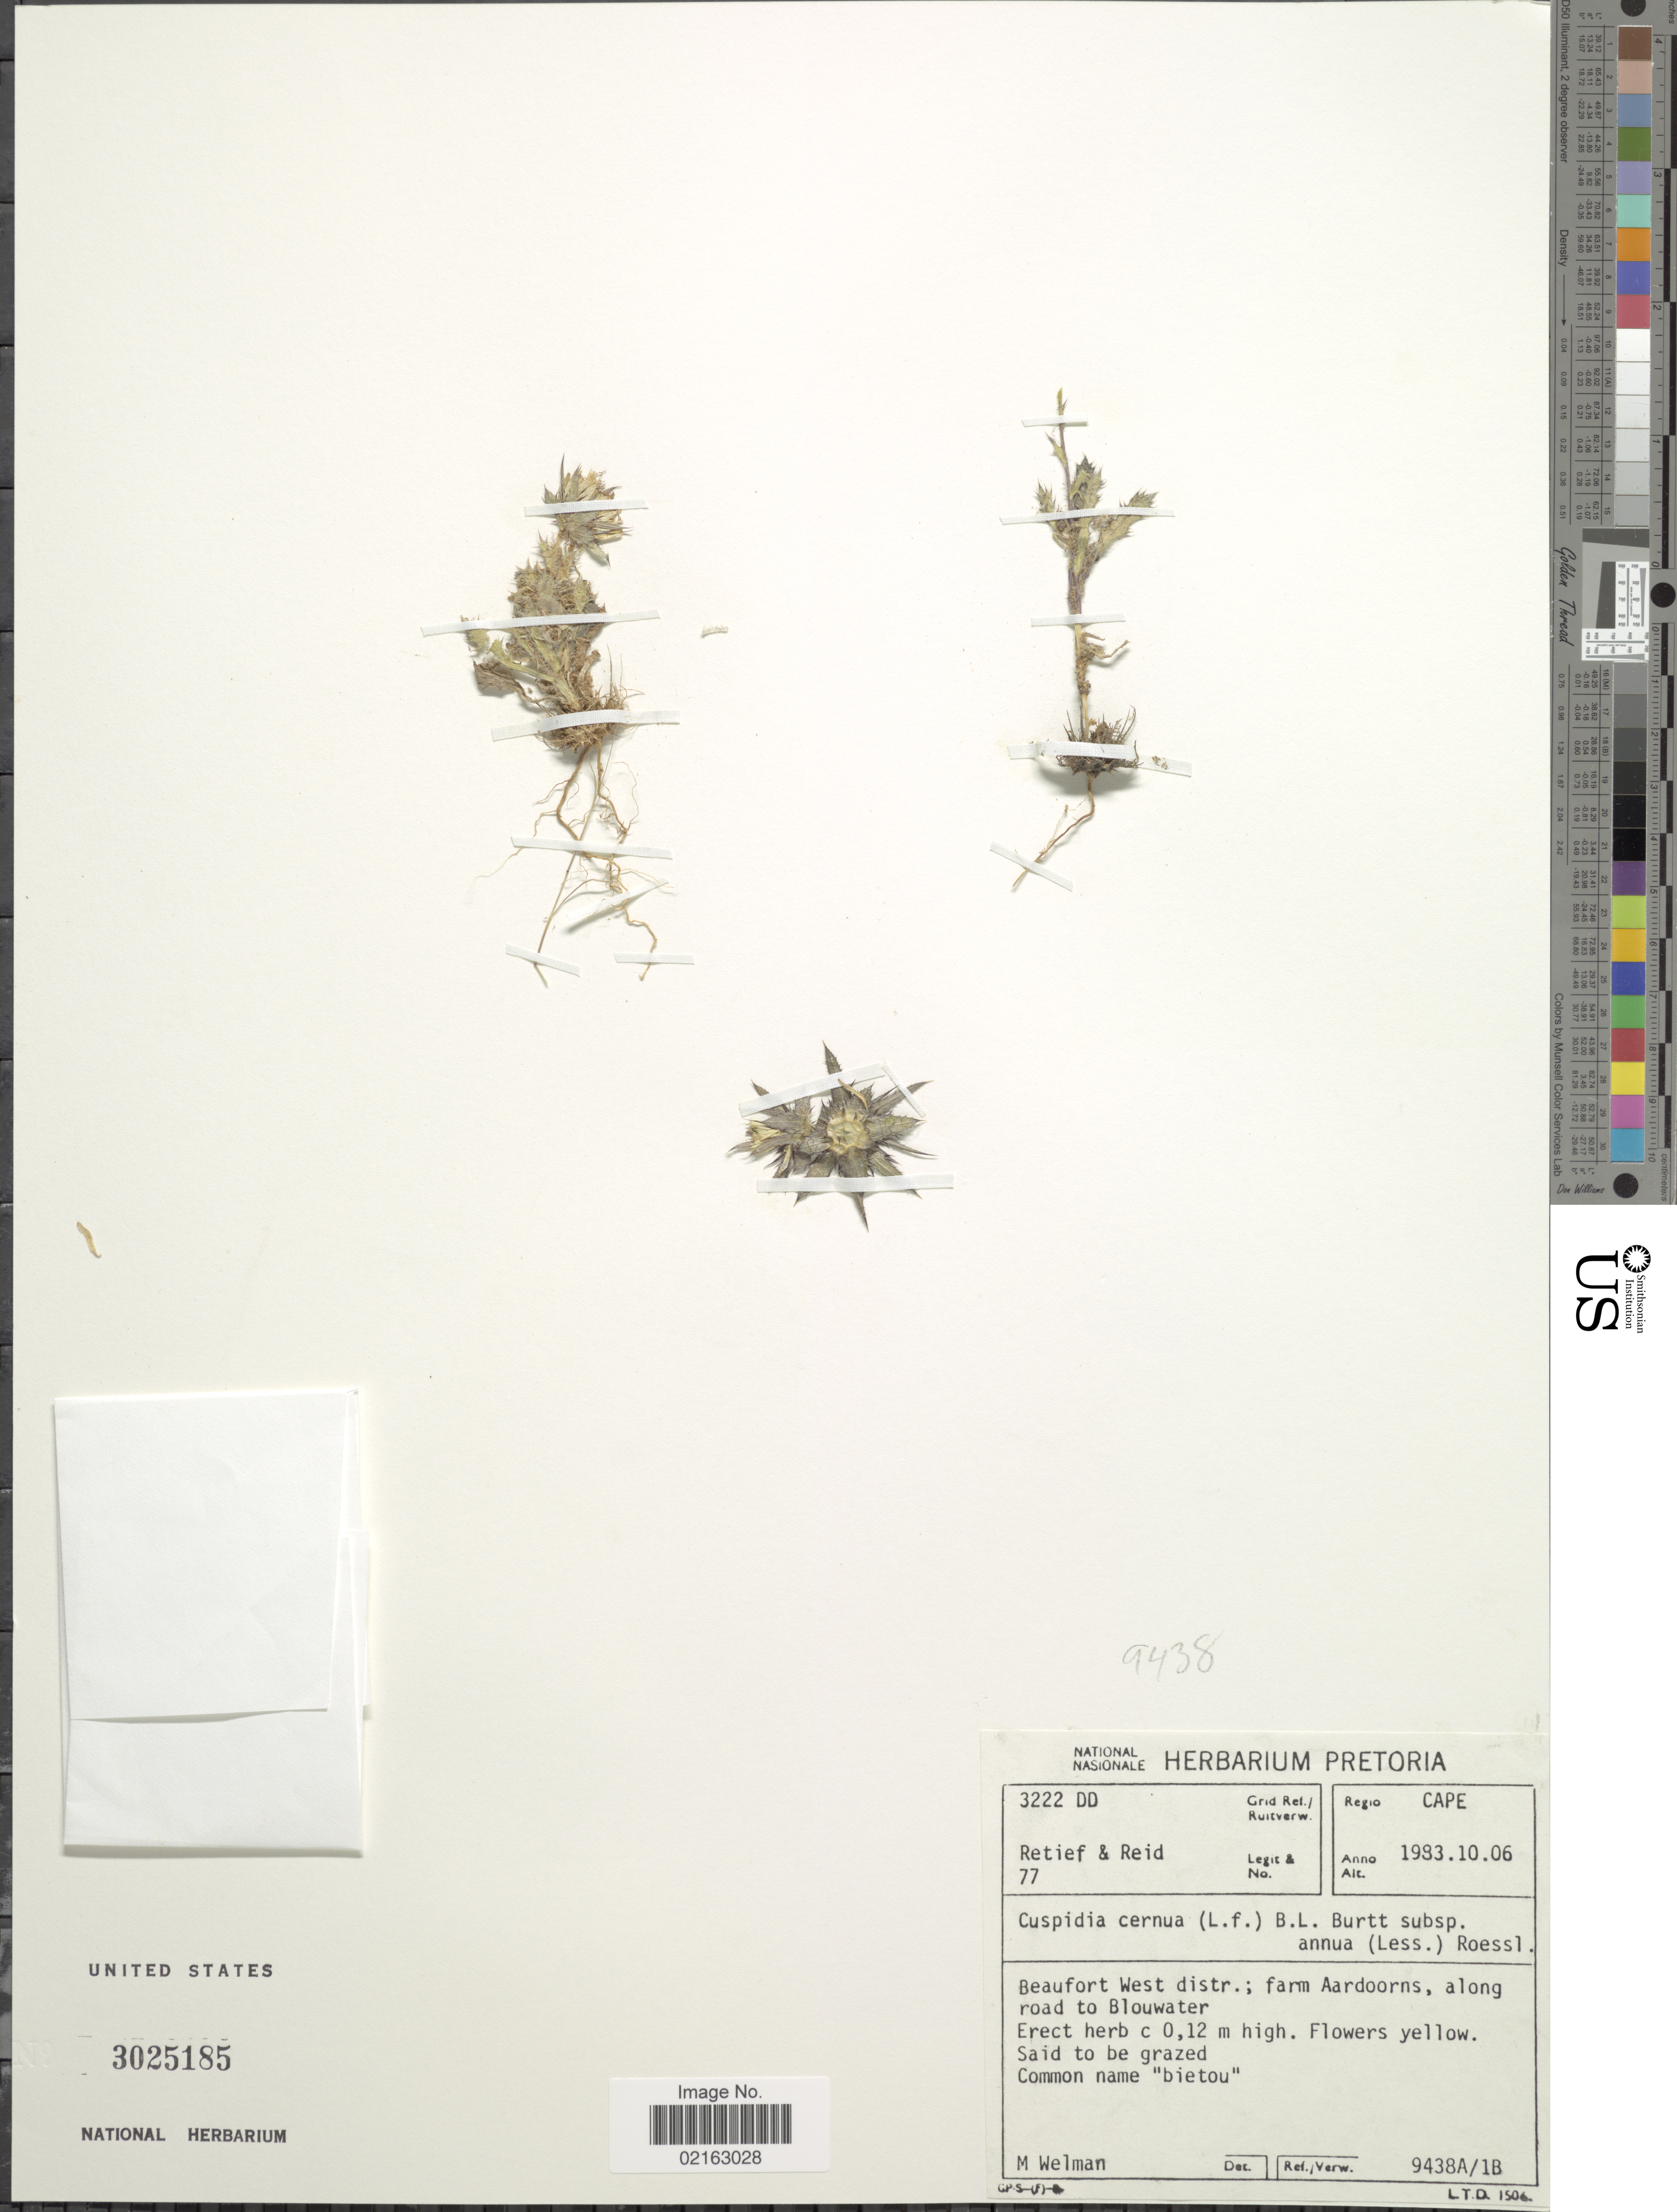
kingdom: Plantae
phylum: Tracheophyta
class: Magnoliopsida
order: Asterales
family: Asteraceae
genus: Cuspidia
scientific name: Cuspidia cernua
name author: (L. f.) B.L. Burtt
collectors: -. Retief & -. Reid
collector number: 77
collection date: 1983-10-06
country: South Africa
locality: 3222 DD. Regio Cape. Beaufort West distr.; farm Aardoorns, along road to Blouwater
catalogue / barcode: US 3025185